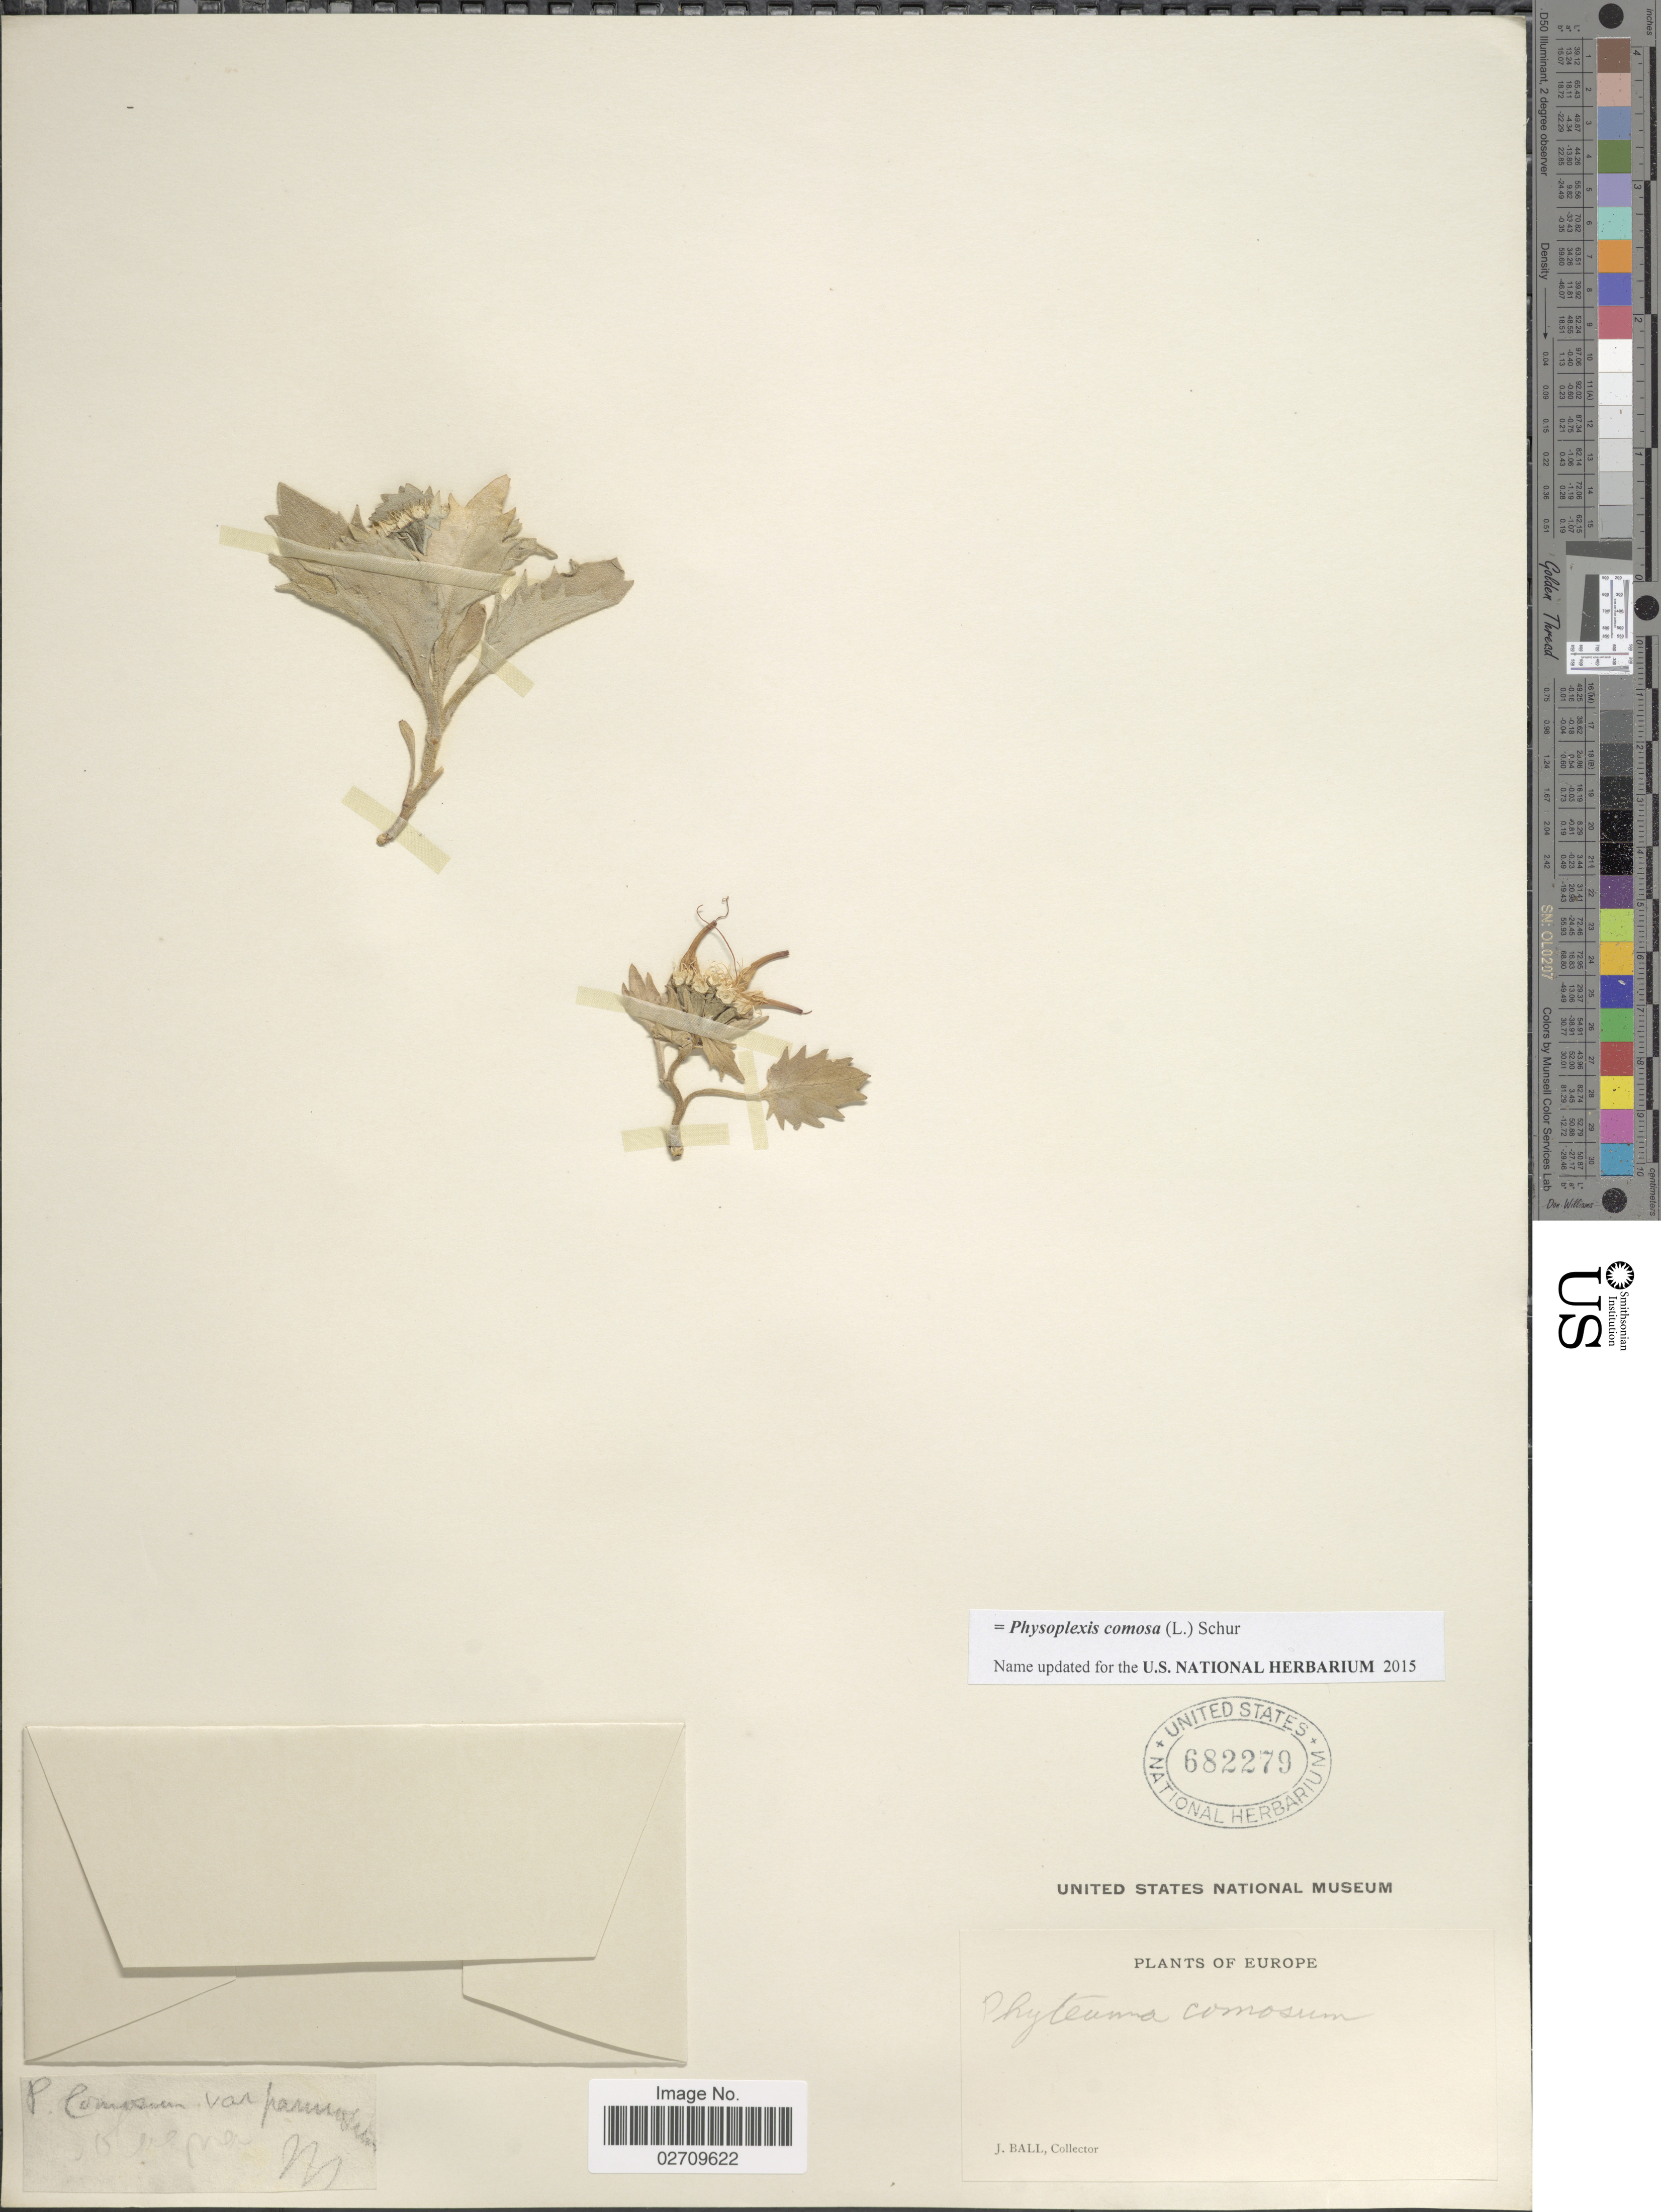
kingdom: Plantae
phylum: Tracheophyta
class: Magnoliopsida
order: Asterales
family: Campanulaceae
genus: Physoplexis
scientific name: Physoplexis comosa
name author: (L.) Schur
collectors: J. Ball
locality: Europe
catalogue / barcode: US 682279